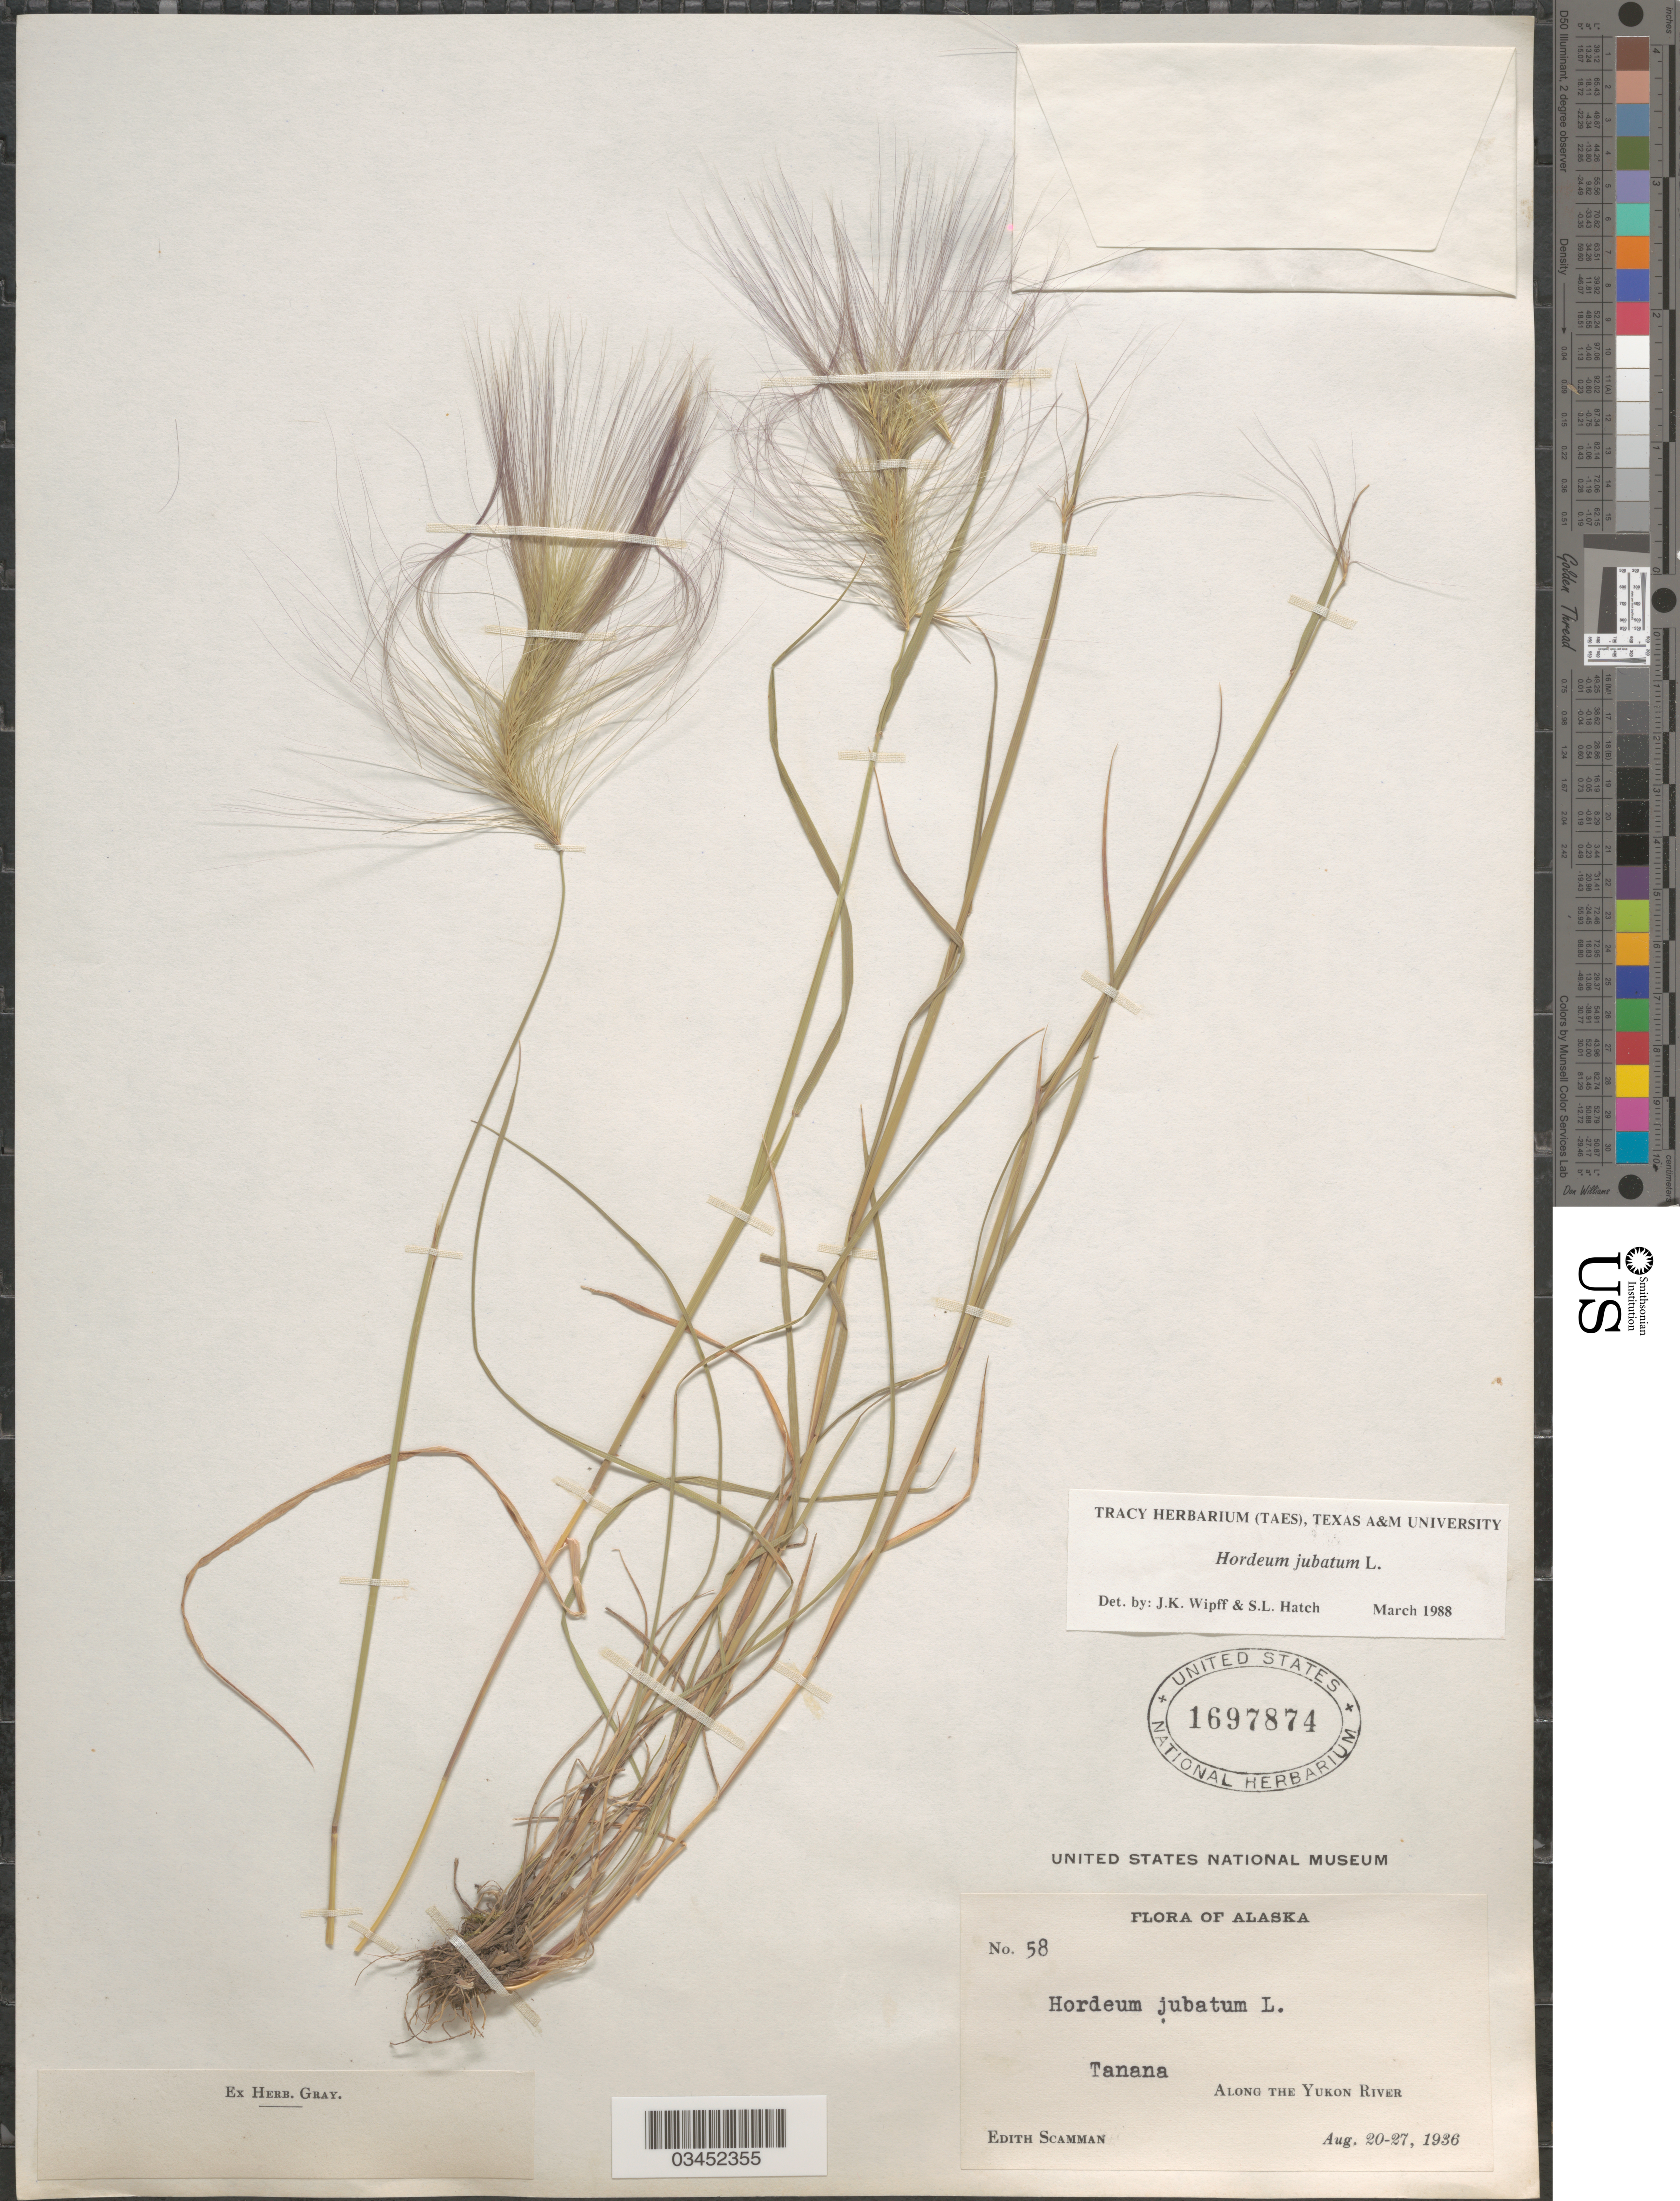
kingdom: Plantae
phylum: Tracheophyta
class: Liliopsida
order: Poales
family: Poaceae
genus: Hordeum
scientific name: Hordeum jubatum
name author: L.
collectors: E. Scamman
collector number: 58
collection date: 1936-08-20/1936-08-27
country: United States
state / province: Alaska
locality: Tanana. Along the Yukon River.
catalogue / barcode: US 1697874